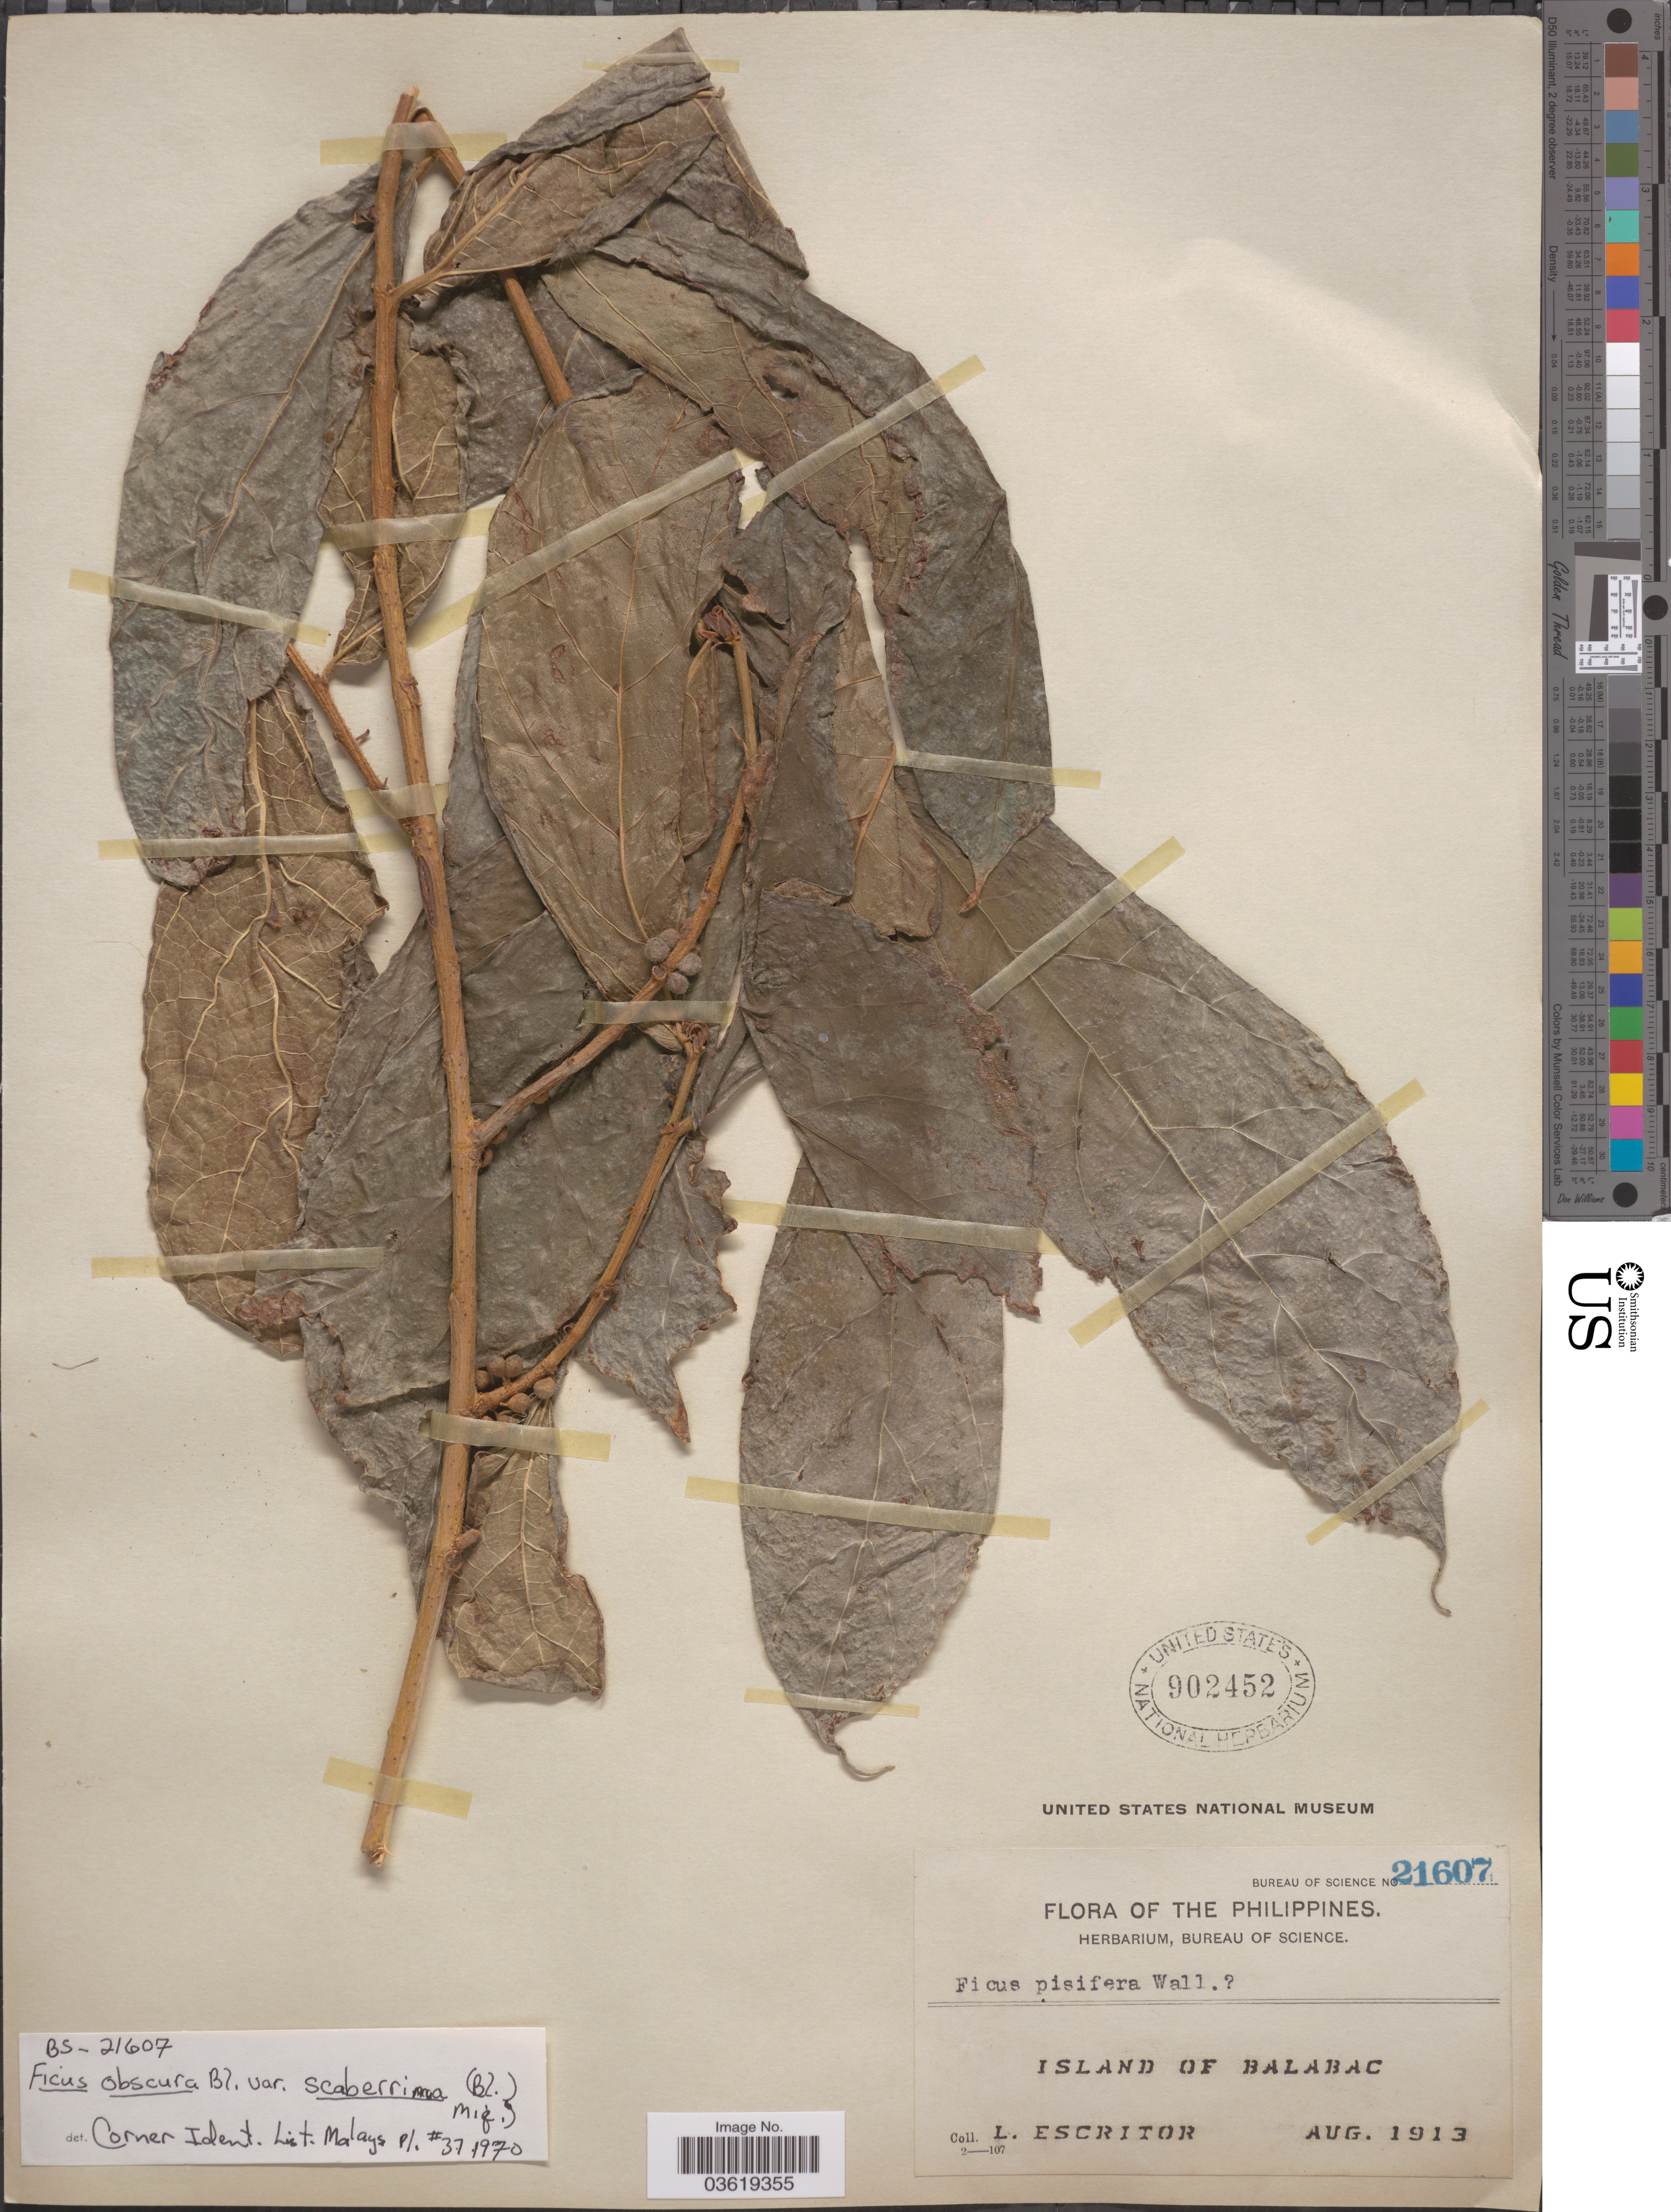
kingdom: Plantae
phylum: Tracheophyta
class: Magnoliopsida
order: Rosales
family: Moraceae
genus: Ficus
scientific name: Ficus scaberrima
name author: (Blume) Miq.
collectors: L. Escritor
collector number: Bureau of Science 21607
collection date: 1913-08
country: Philippines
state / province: Mimaropa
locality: Island of Balabac.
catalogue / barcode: US 902452